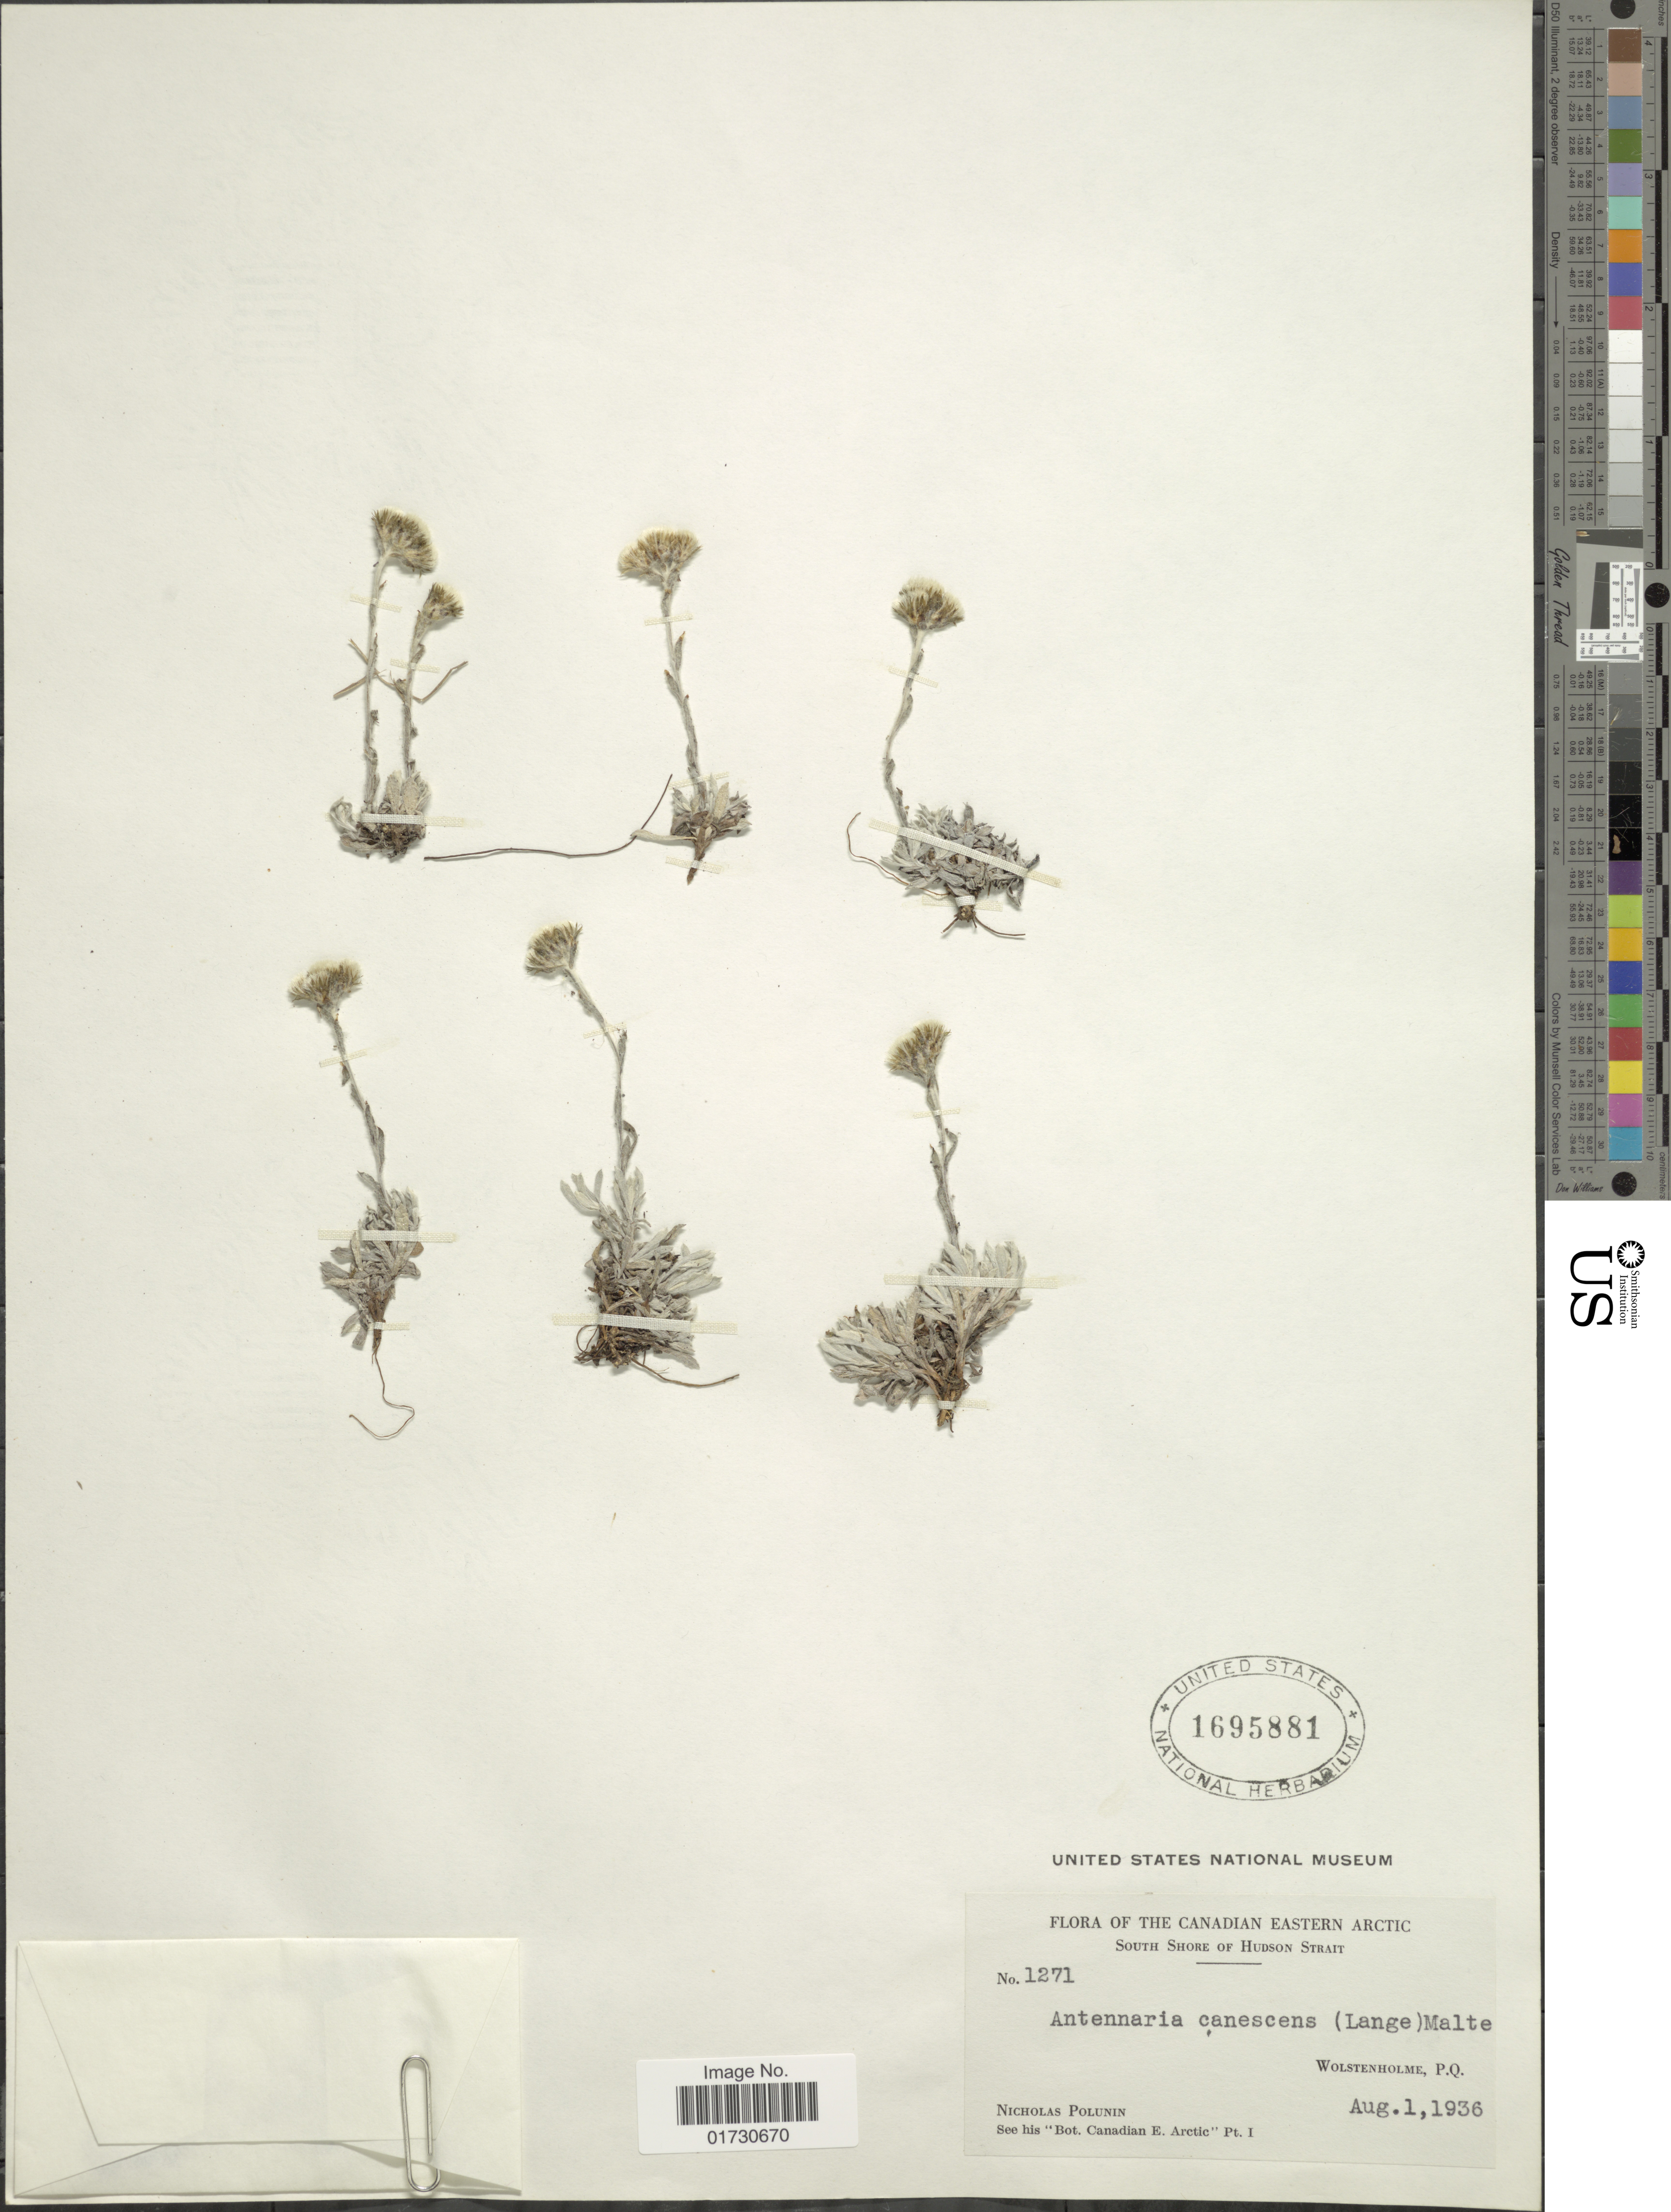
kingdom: Plantae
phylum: Tracheophyta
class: Magnoliopsida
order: Asterales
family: Asteraceae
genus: Antennaria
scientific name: Antennaria canescens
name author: (Lange) Malte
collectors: N. V. Polunin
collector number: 1271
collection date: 1936-08-01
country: Canada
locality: The Canadian Eastern Arctic, South Shore of Hudson Strait, Wolstenholme, P.Q.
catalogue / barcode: US 1695881